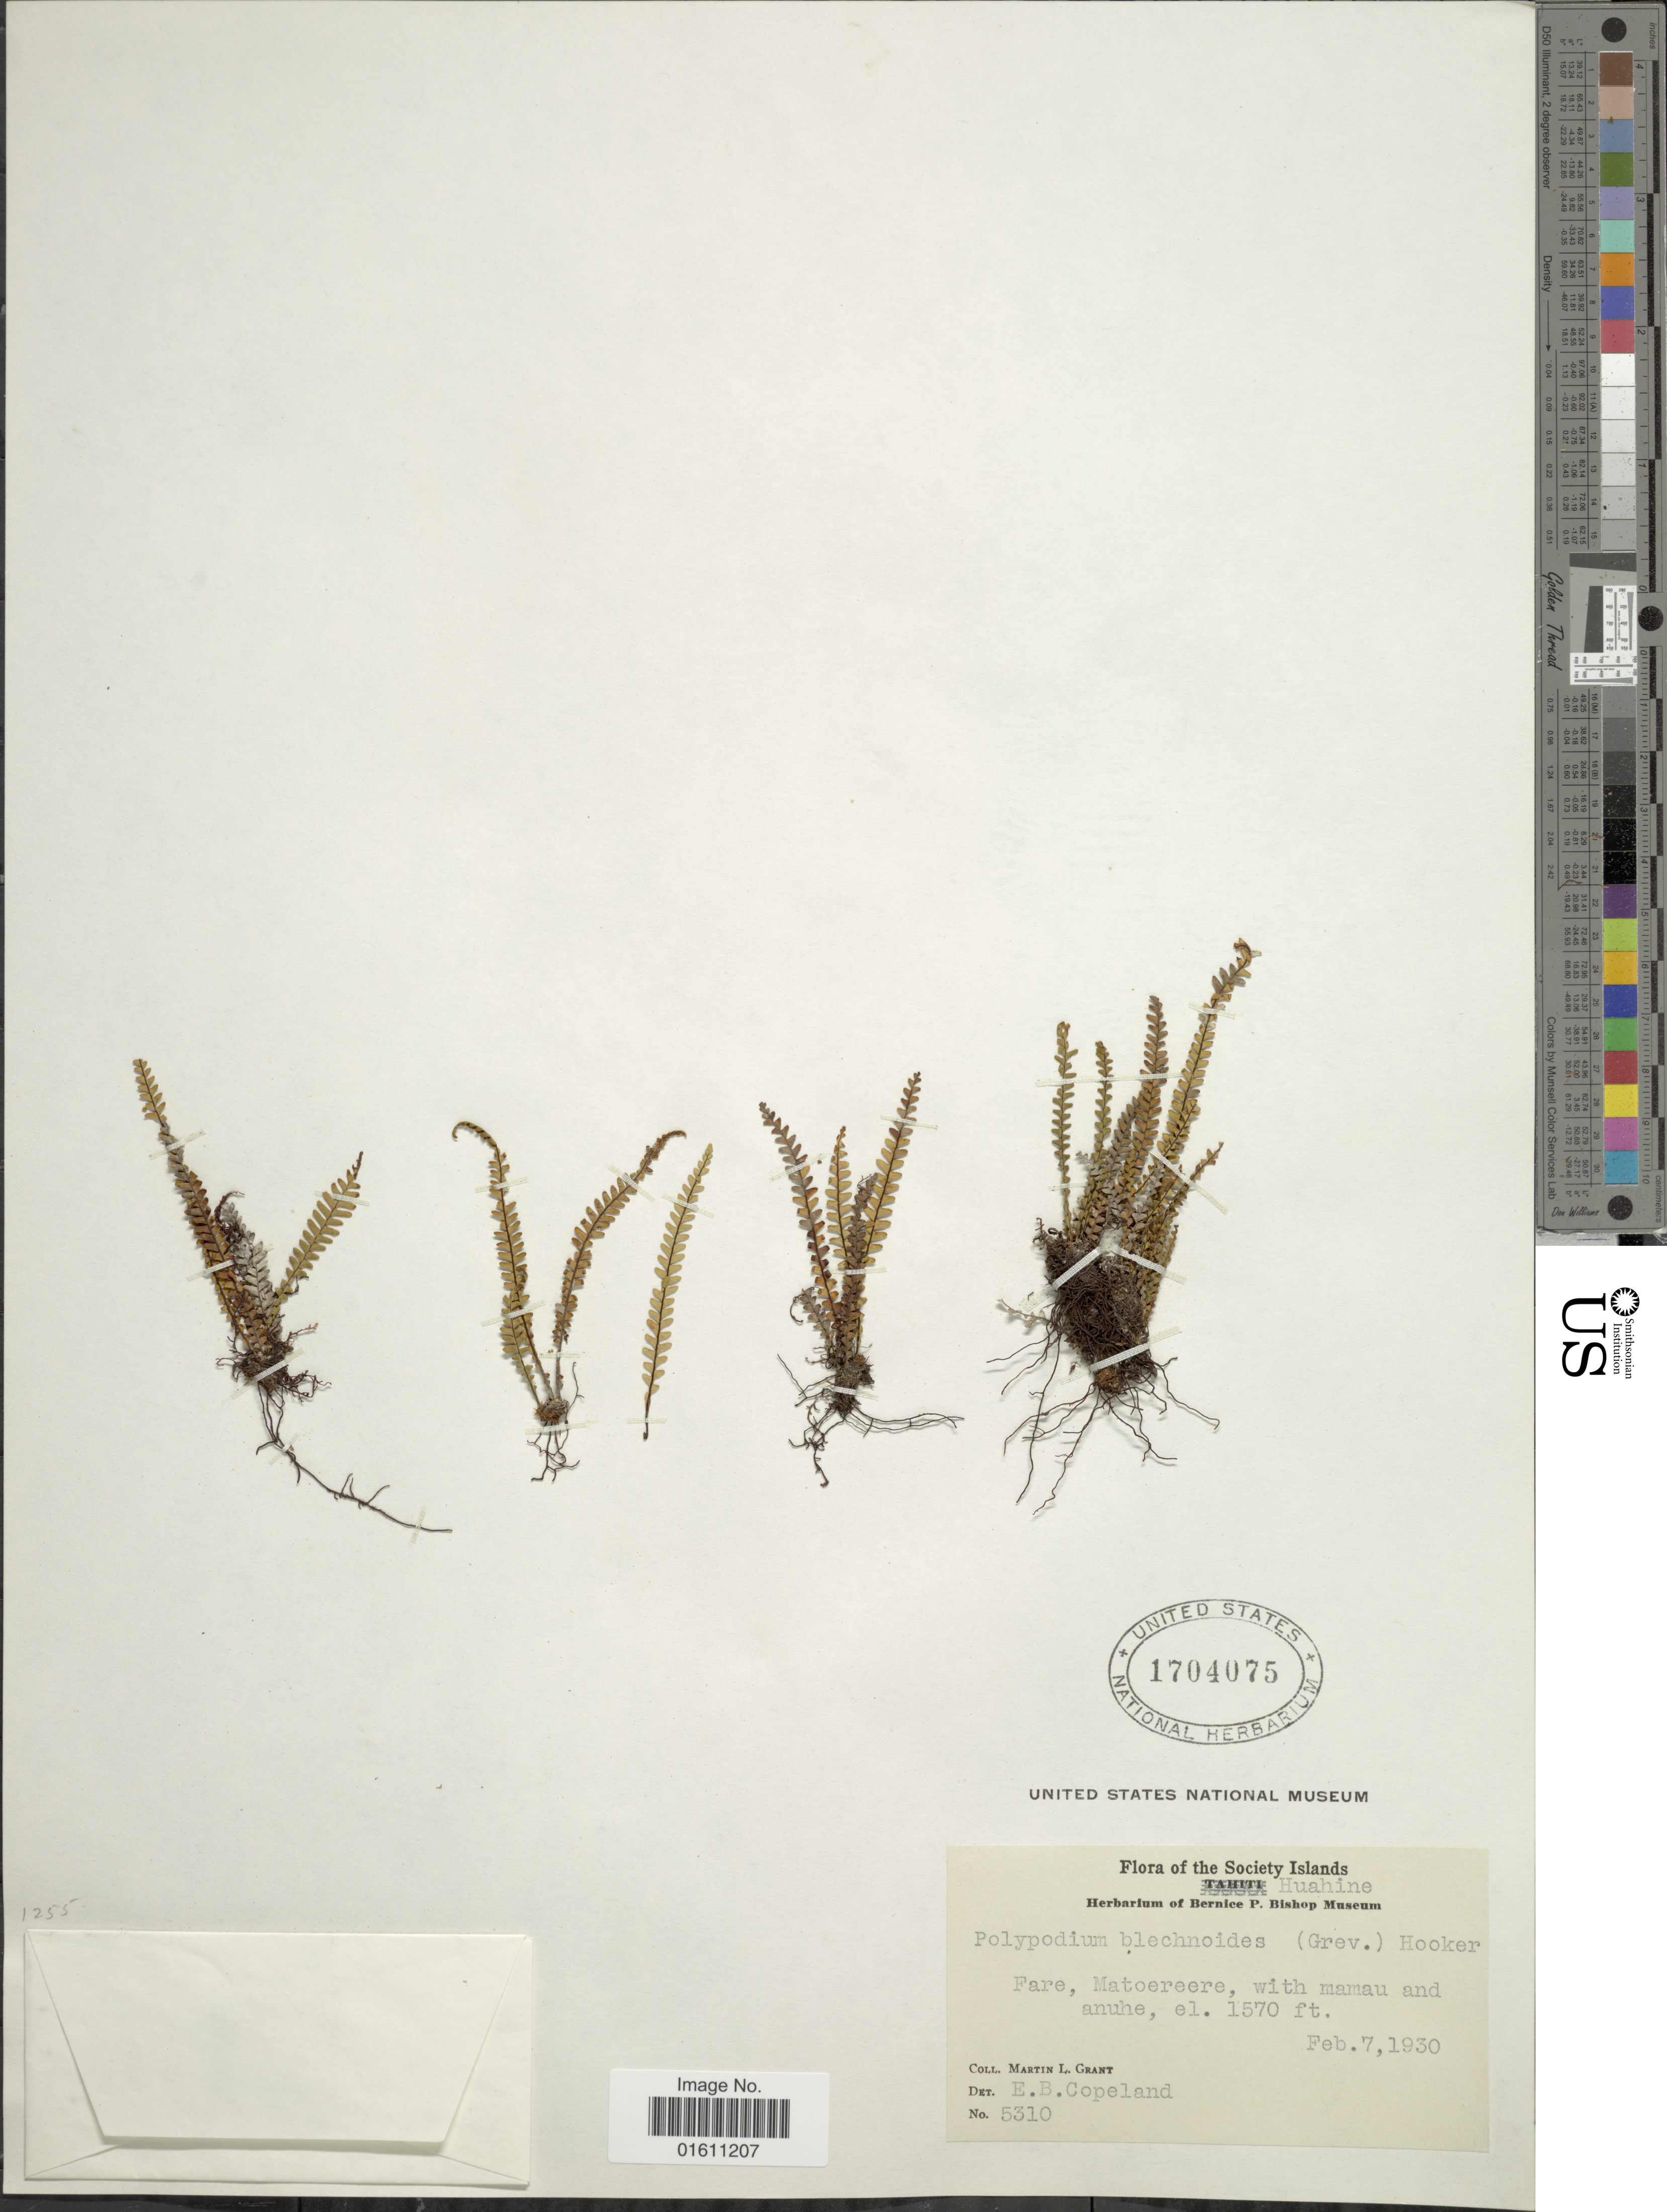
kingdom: Plantae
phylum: Tracheophyta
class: Polypodiopsida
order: Polypodiales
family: Polypodiaceae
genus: Ctenopterella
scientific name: Ctenopterella blechnoides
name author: (Grev.) Parris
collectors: M. L. Grant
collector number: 5310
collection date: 1930-02-07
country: French Polynesia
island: Huahine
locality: The Society Islands, Huahine, Fare, Matoereere, with mamau and anuhe.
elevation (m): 479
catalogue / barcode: US 1704075